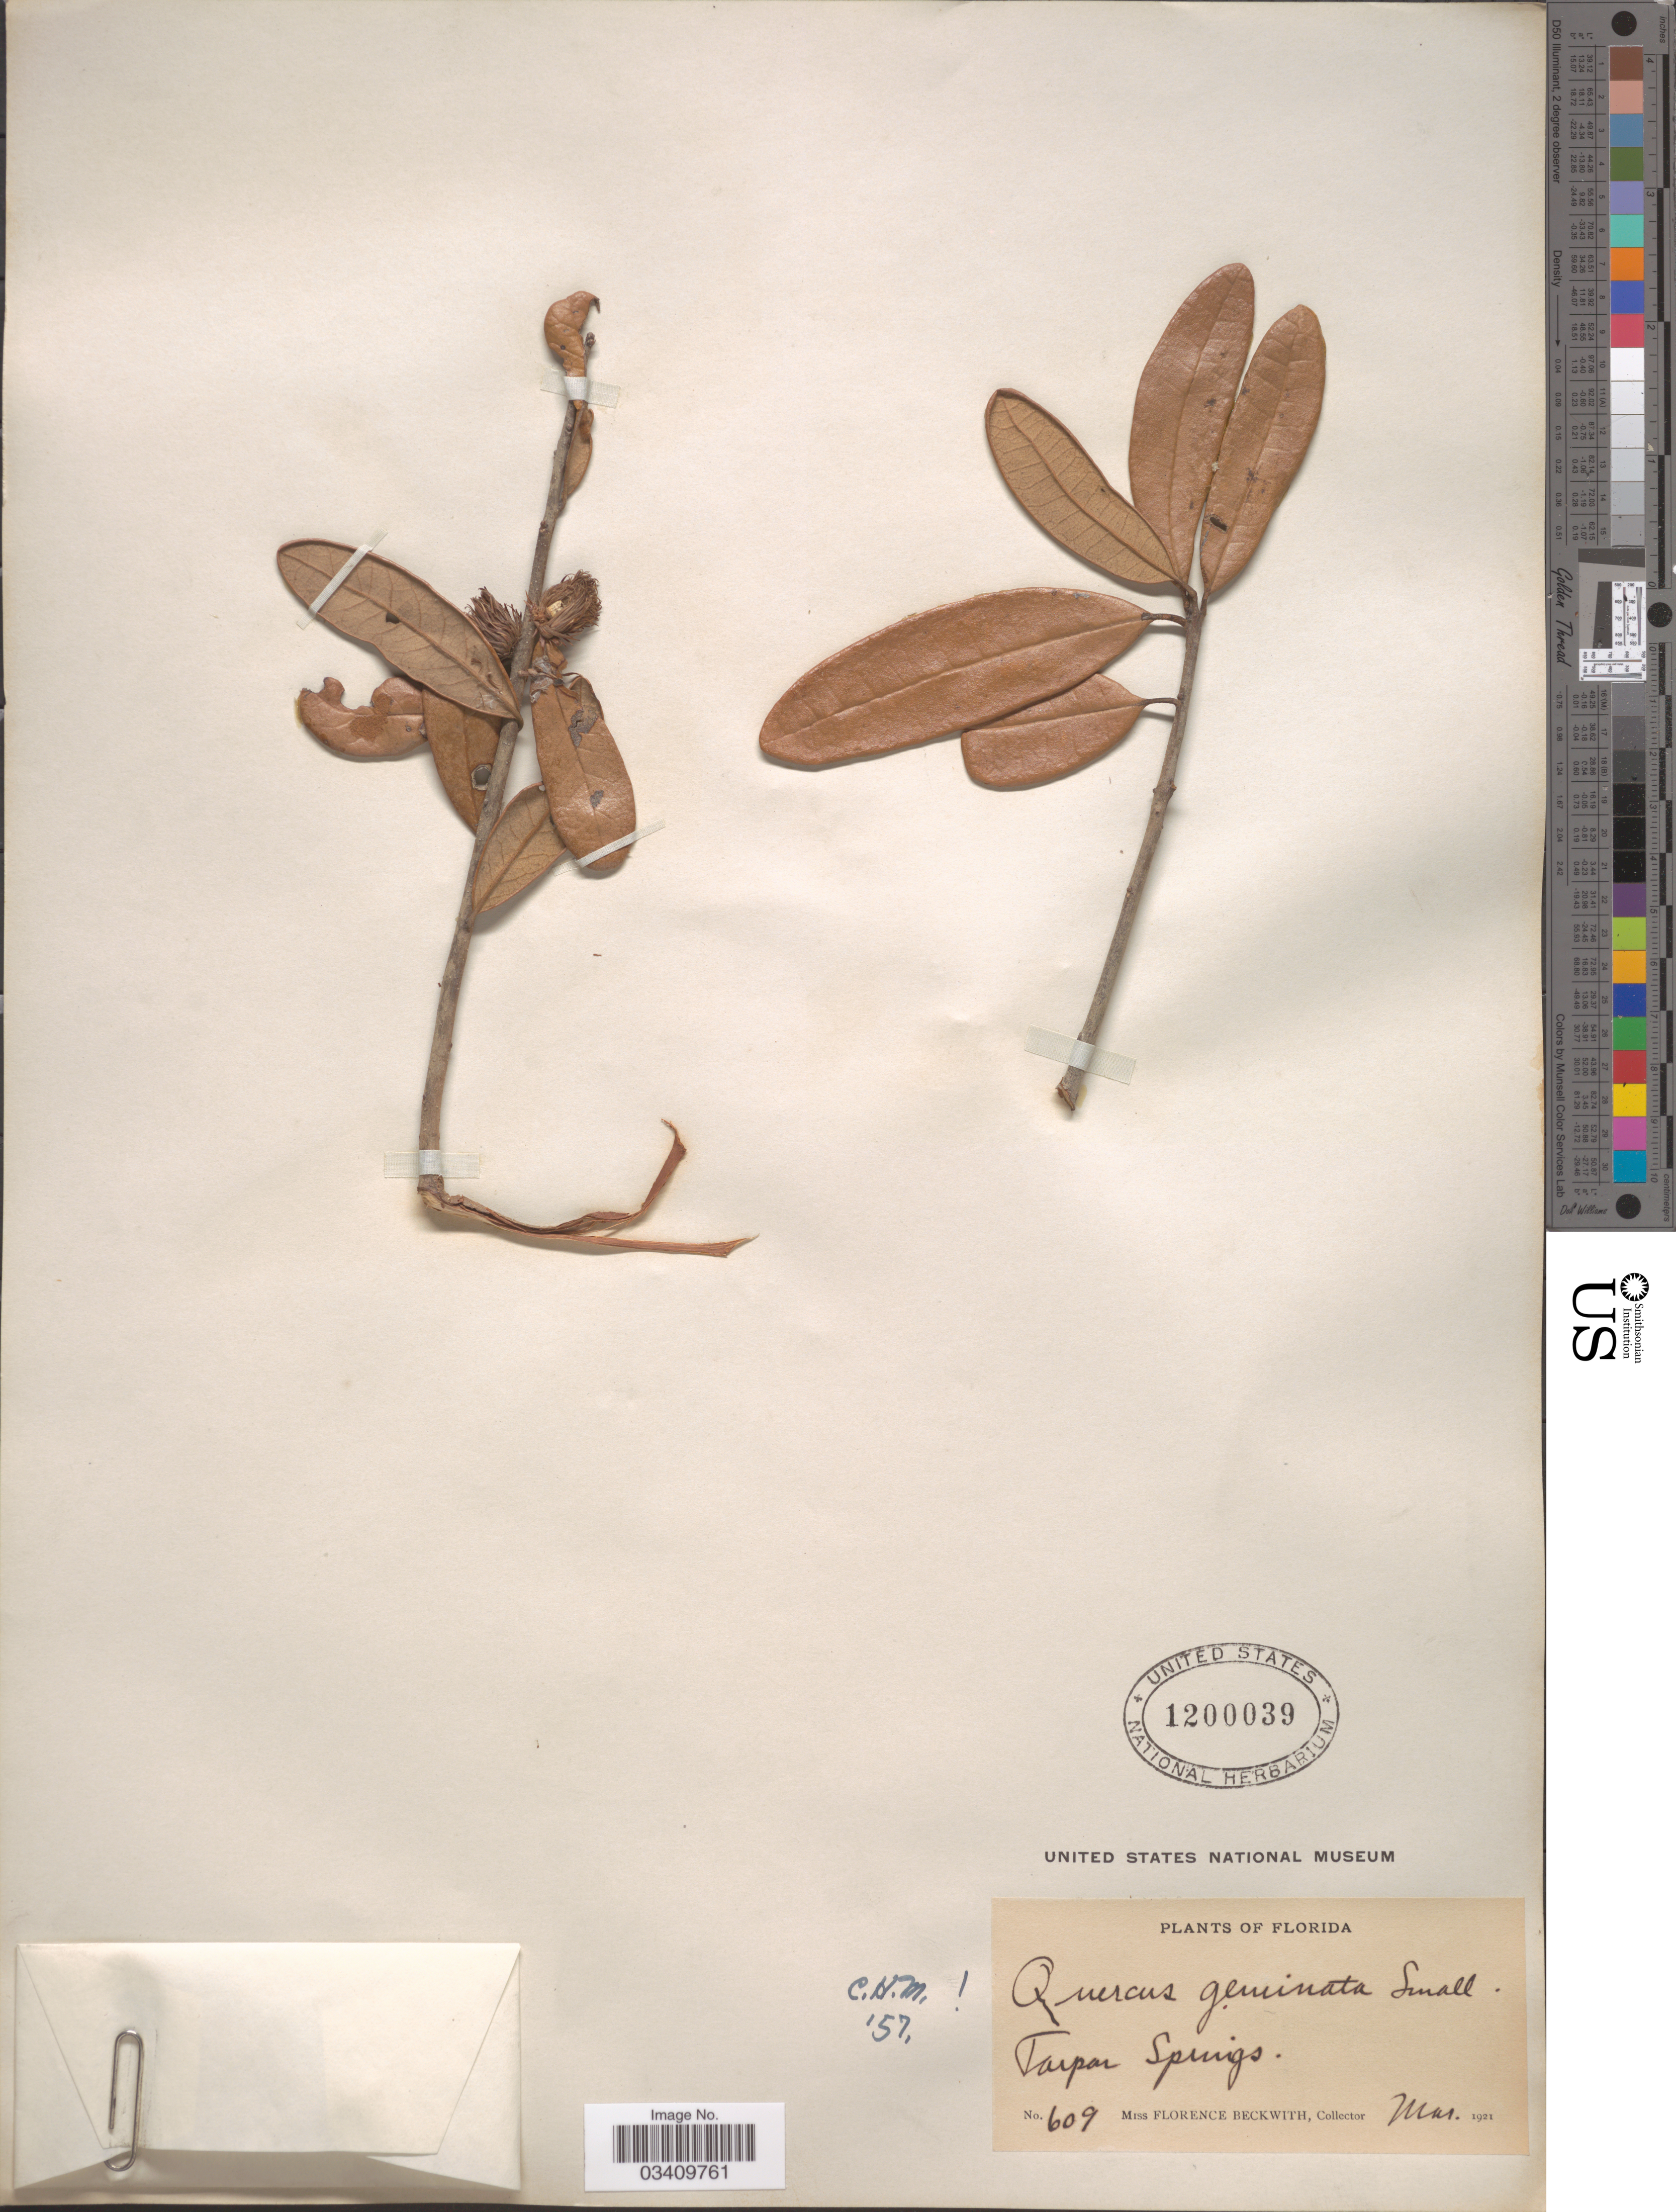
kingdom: Plantae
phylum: Tracheophyta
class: Magnoliopsida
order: Fagales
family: Fagaceae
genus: Quercus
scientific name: Quercus virginiana var. maritima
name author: (Michx.) Sarg.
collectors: F. Beckwith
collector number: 609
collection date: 1921-03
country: United States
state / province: Florida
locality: Tarpon Springs.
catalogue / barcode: US 1200039